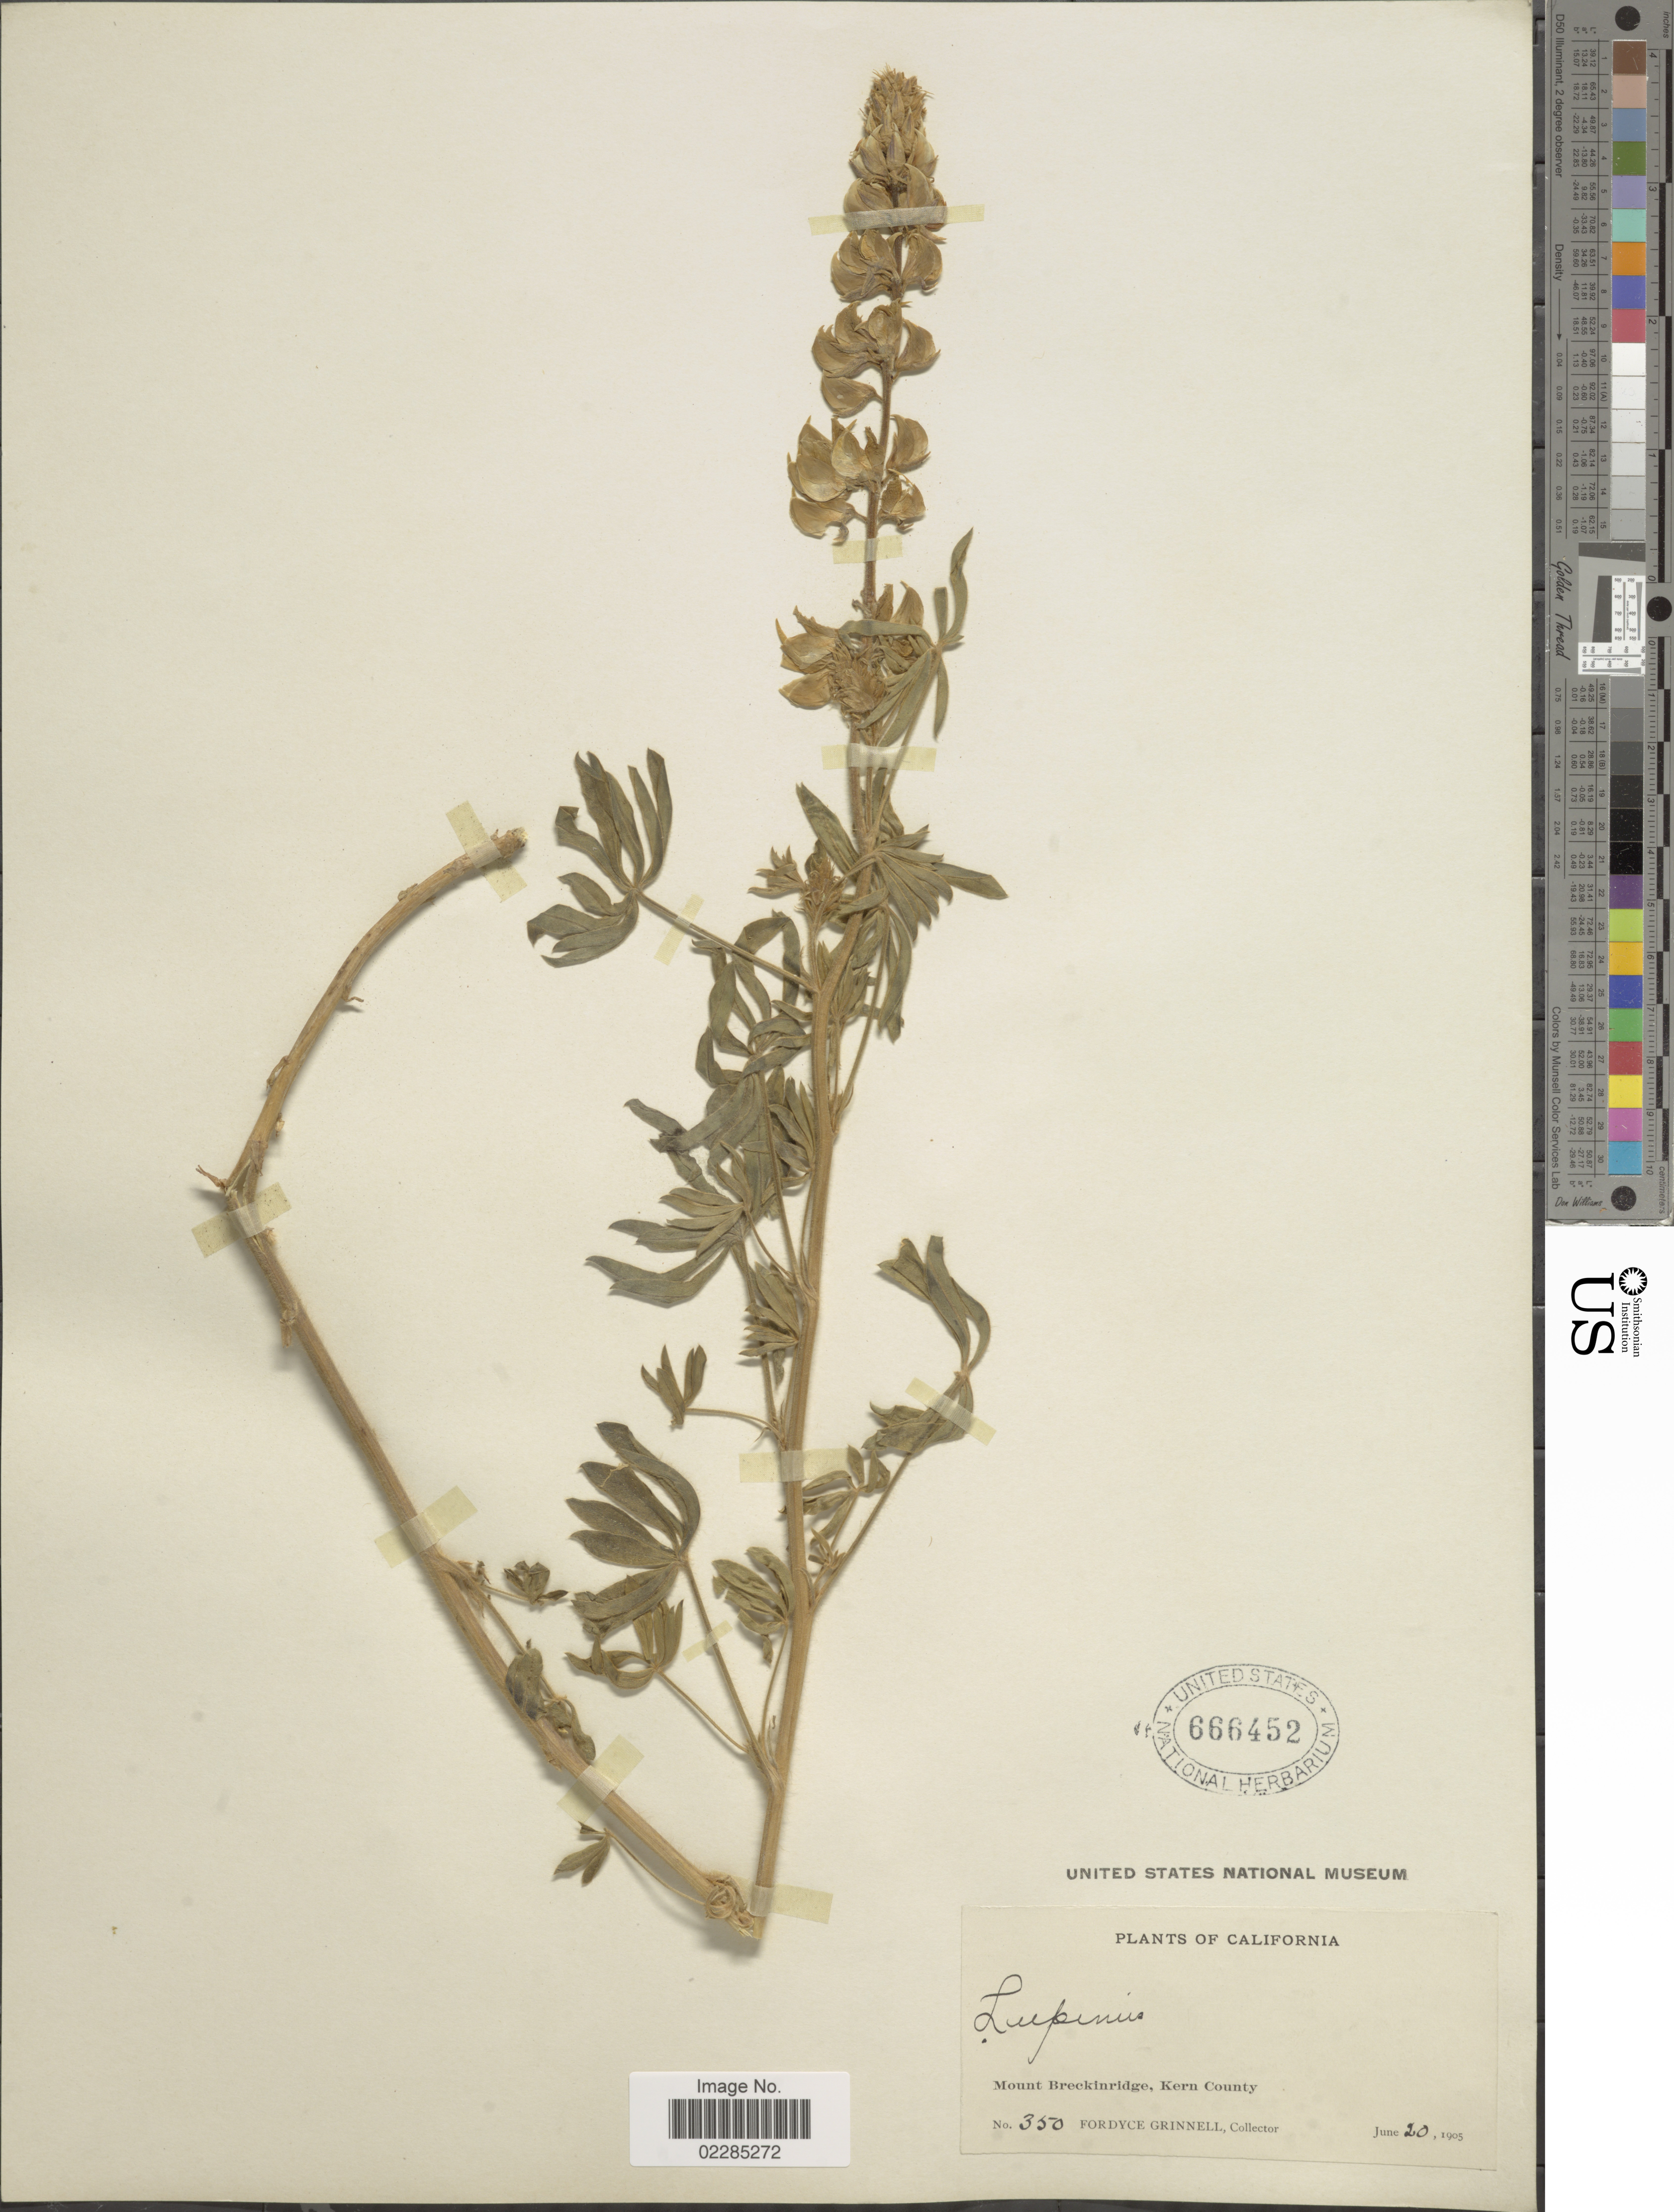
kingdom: Plantae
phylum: Tracheophyta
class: Magnoliopsida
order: Fabales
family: Fabaceae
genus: Lupinus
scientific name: Lupinus formosus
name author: Greene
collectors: F. Grinnell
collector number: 350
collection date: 1905-06-20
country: United States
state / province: California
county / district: Kern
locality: Mount Breckinridge, Kern County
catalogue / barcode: US 666452